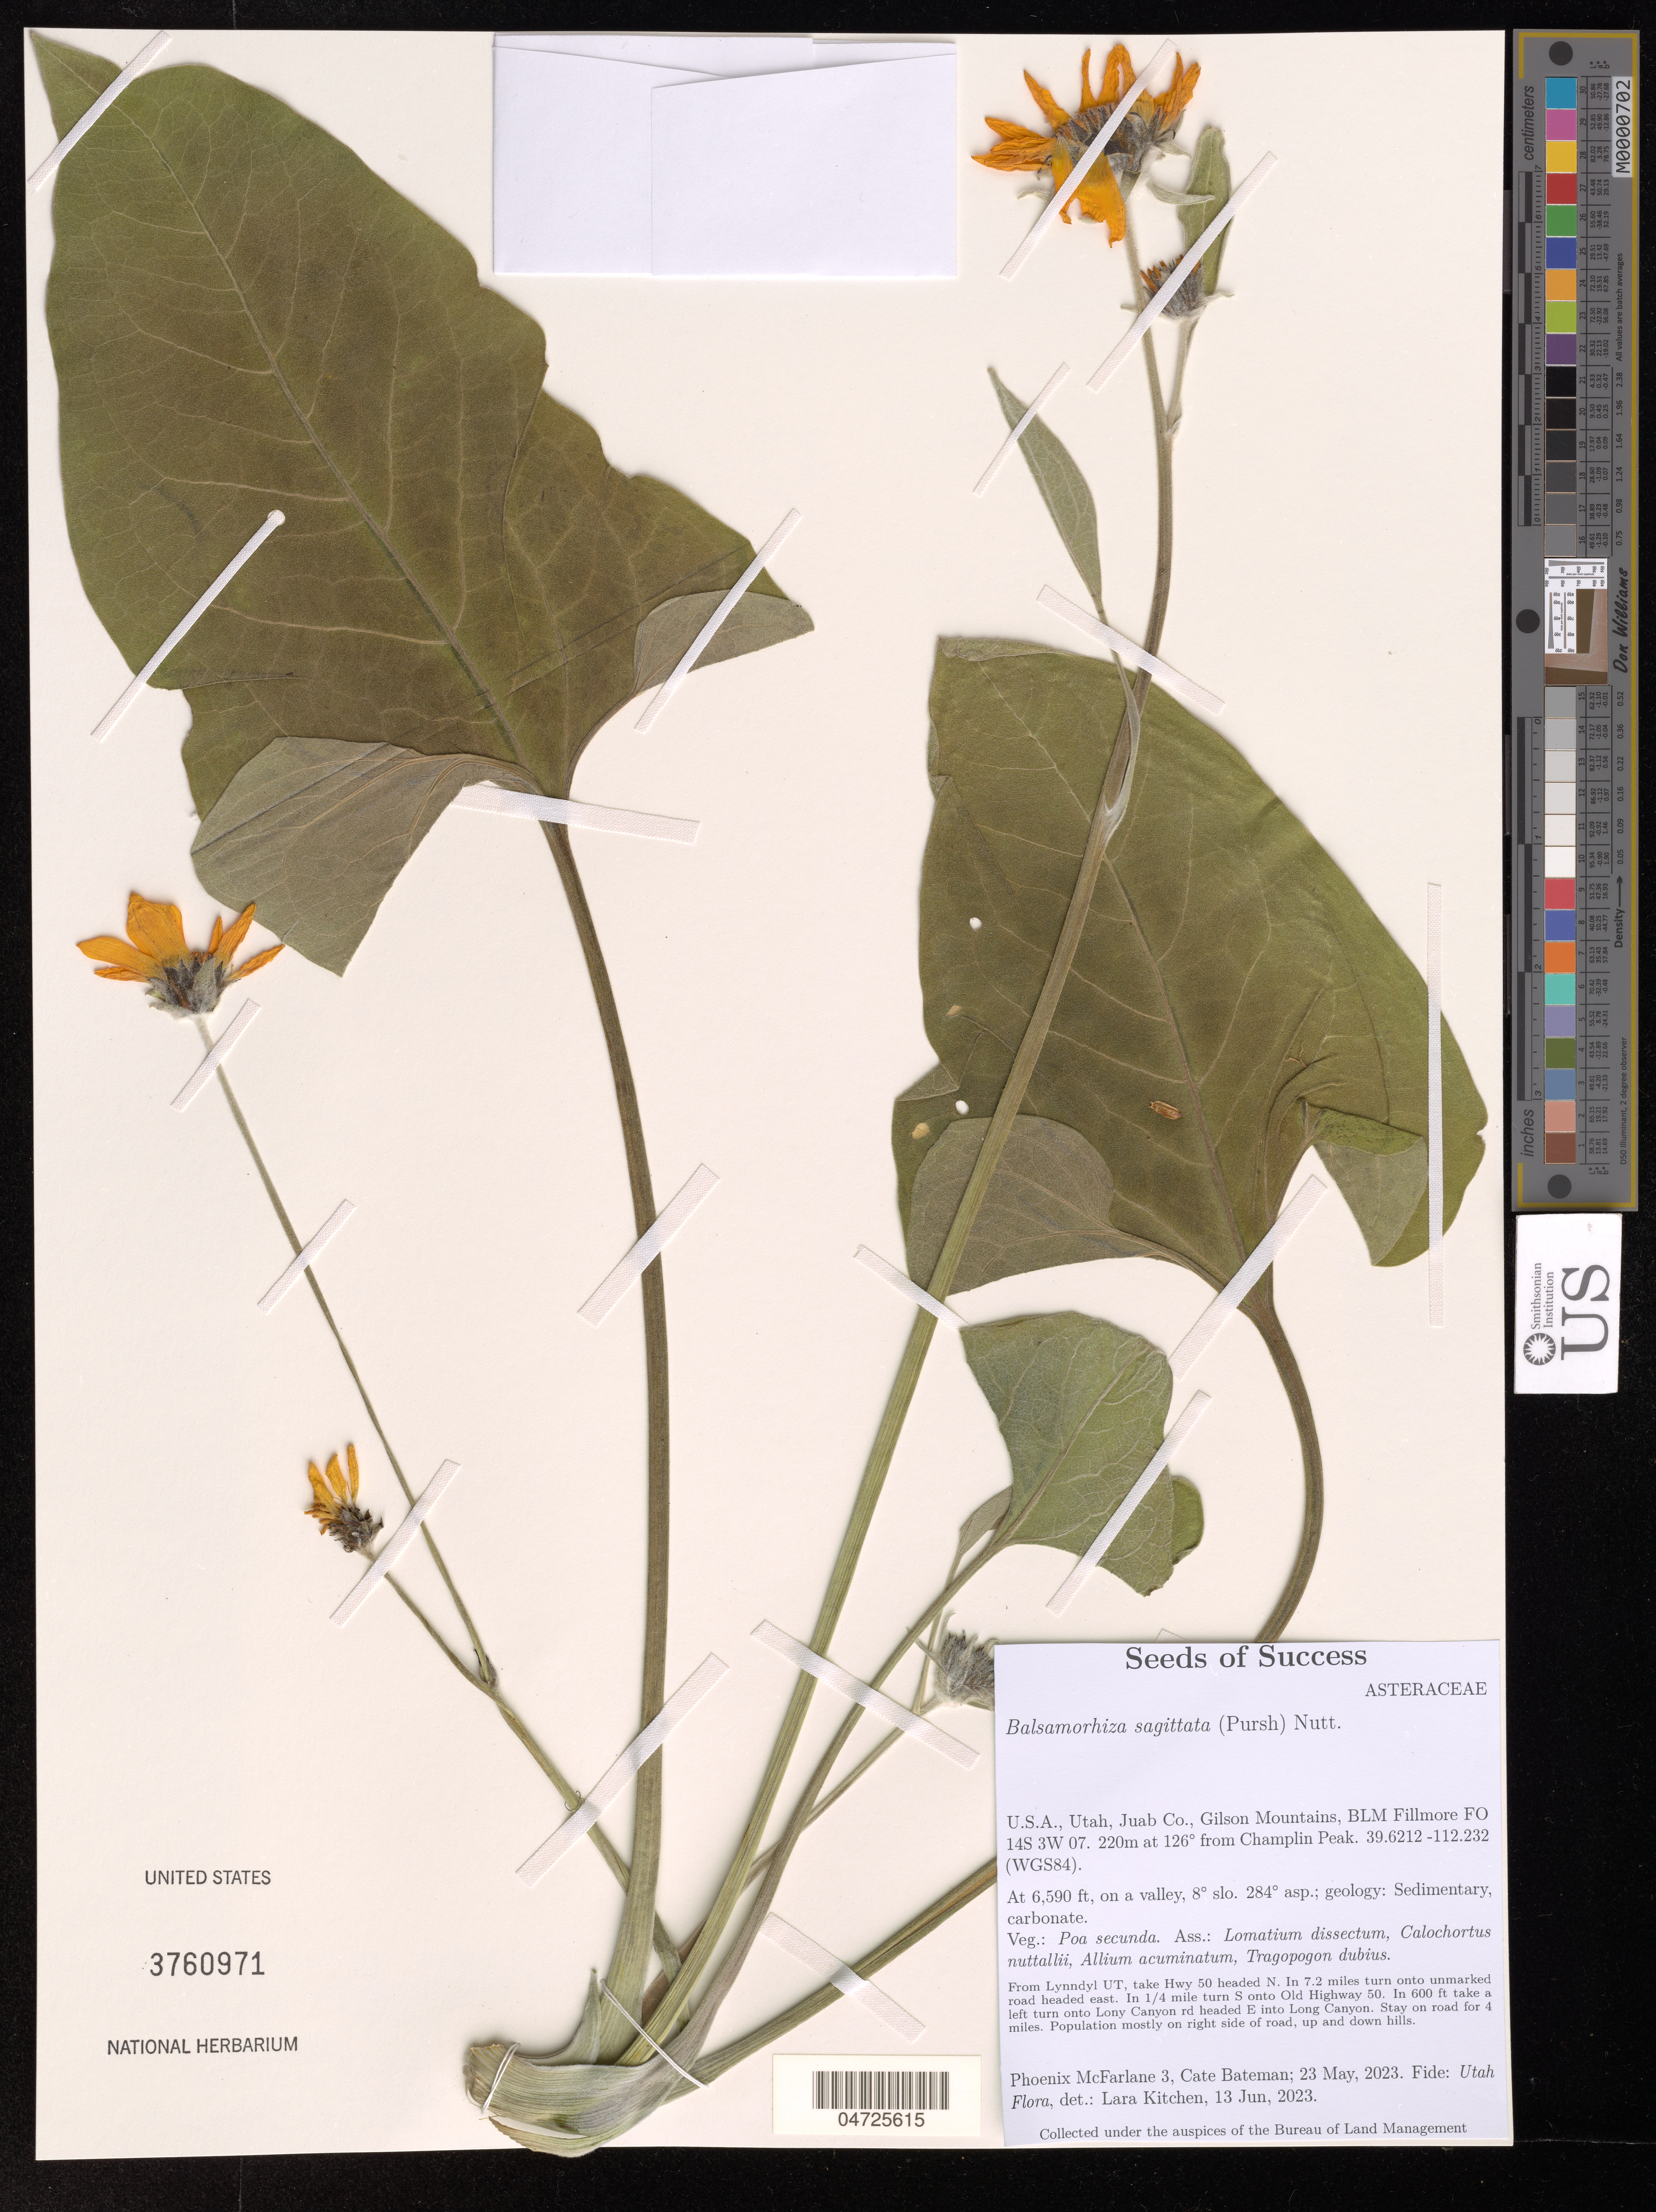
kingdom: Plantae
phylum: Tracheophyta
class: Magnoliopsida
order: Asterales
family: Asteraceae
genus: Balsamorhiza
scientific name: Balsamorhiza sagittata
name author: (Pursh) Nutt.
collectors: P. McFarlane & C. Bateman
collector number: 3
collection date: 2023-05-23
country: United States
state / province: Utah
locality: Juab Co., Gilson Mountains, BLM Fillmore FO 14S 3W 07. 220m at 126° from Champlin Peak. (WGS84).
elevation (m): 2009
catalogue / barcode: US 3760971